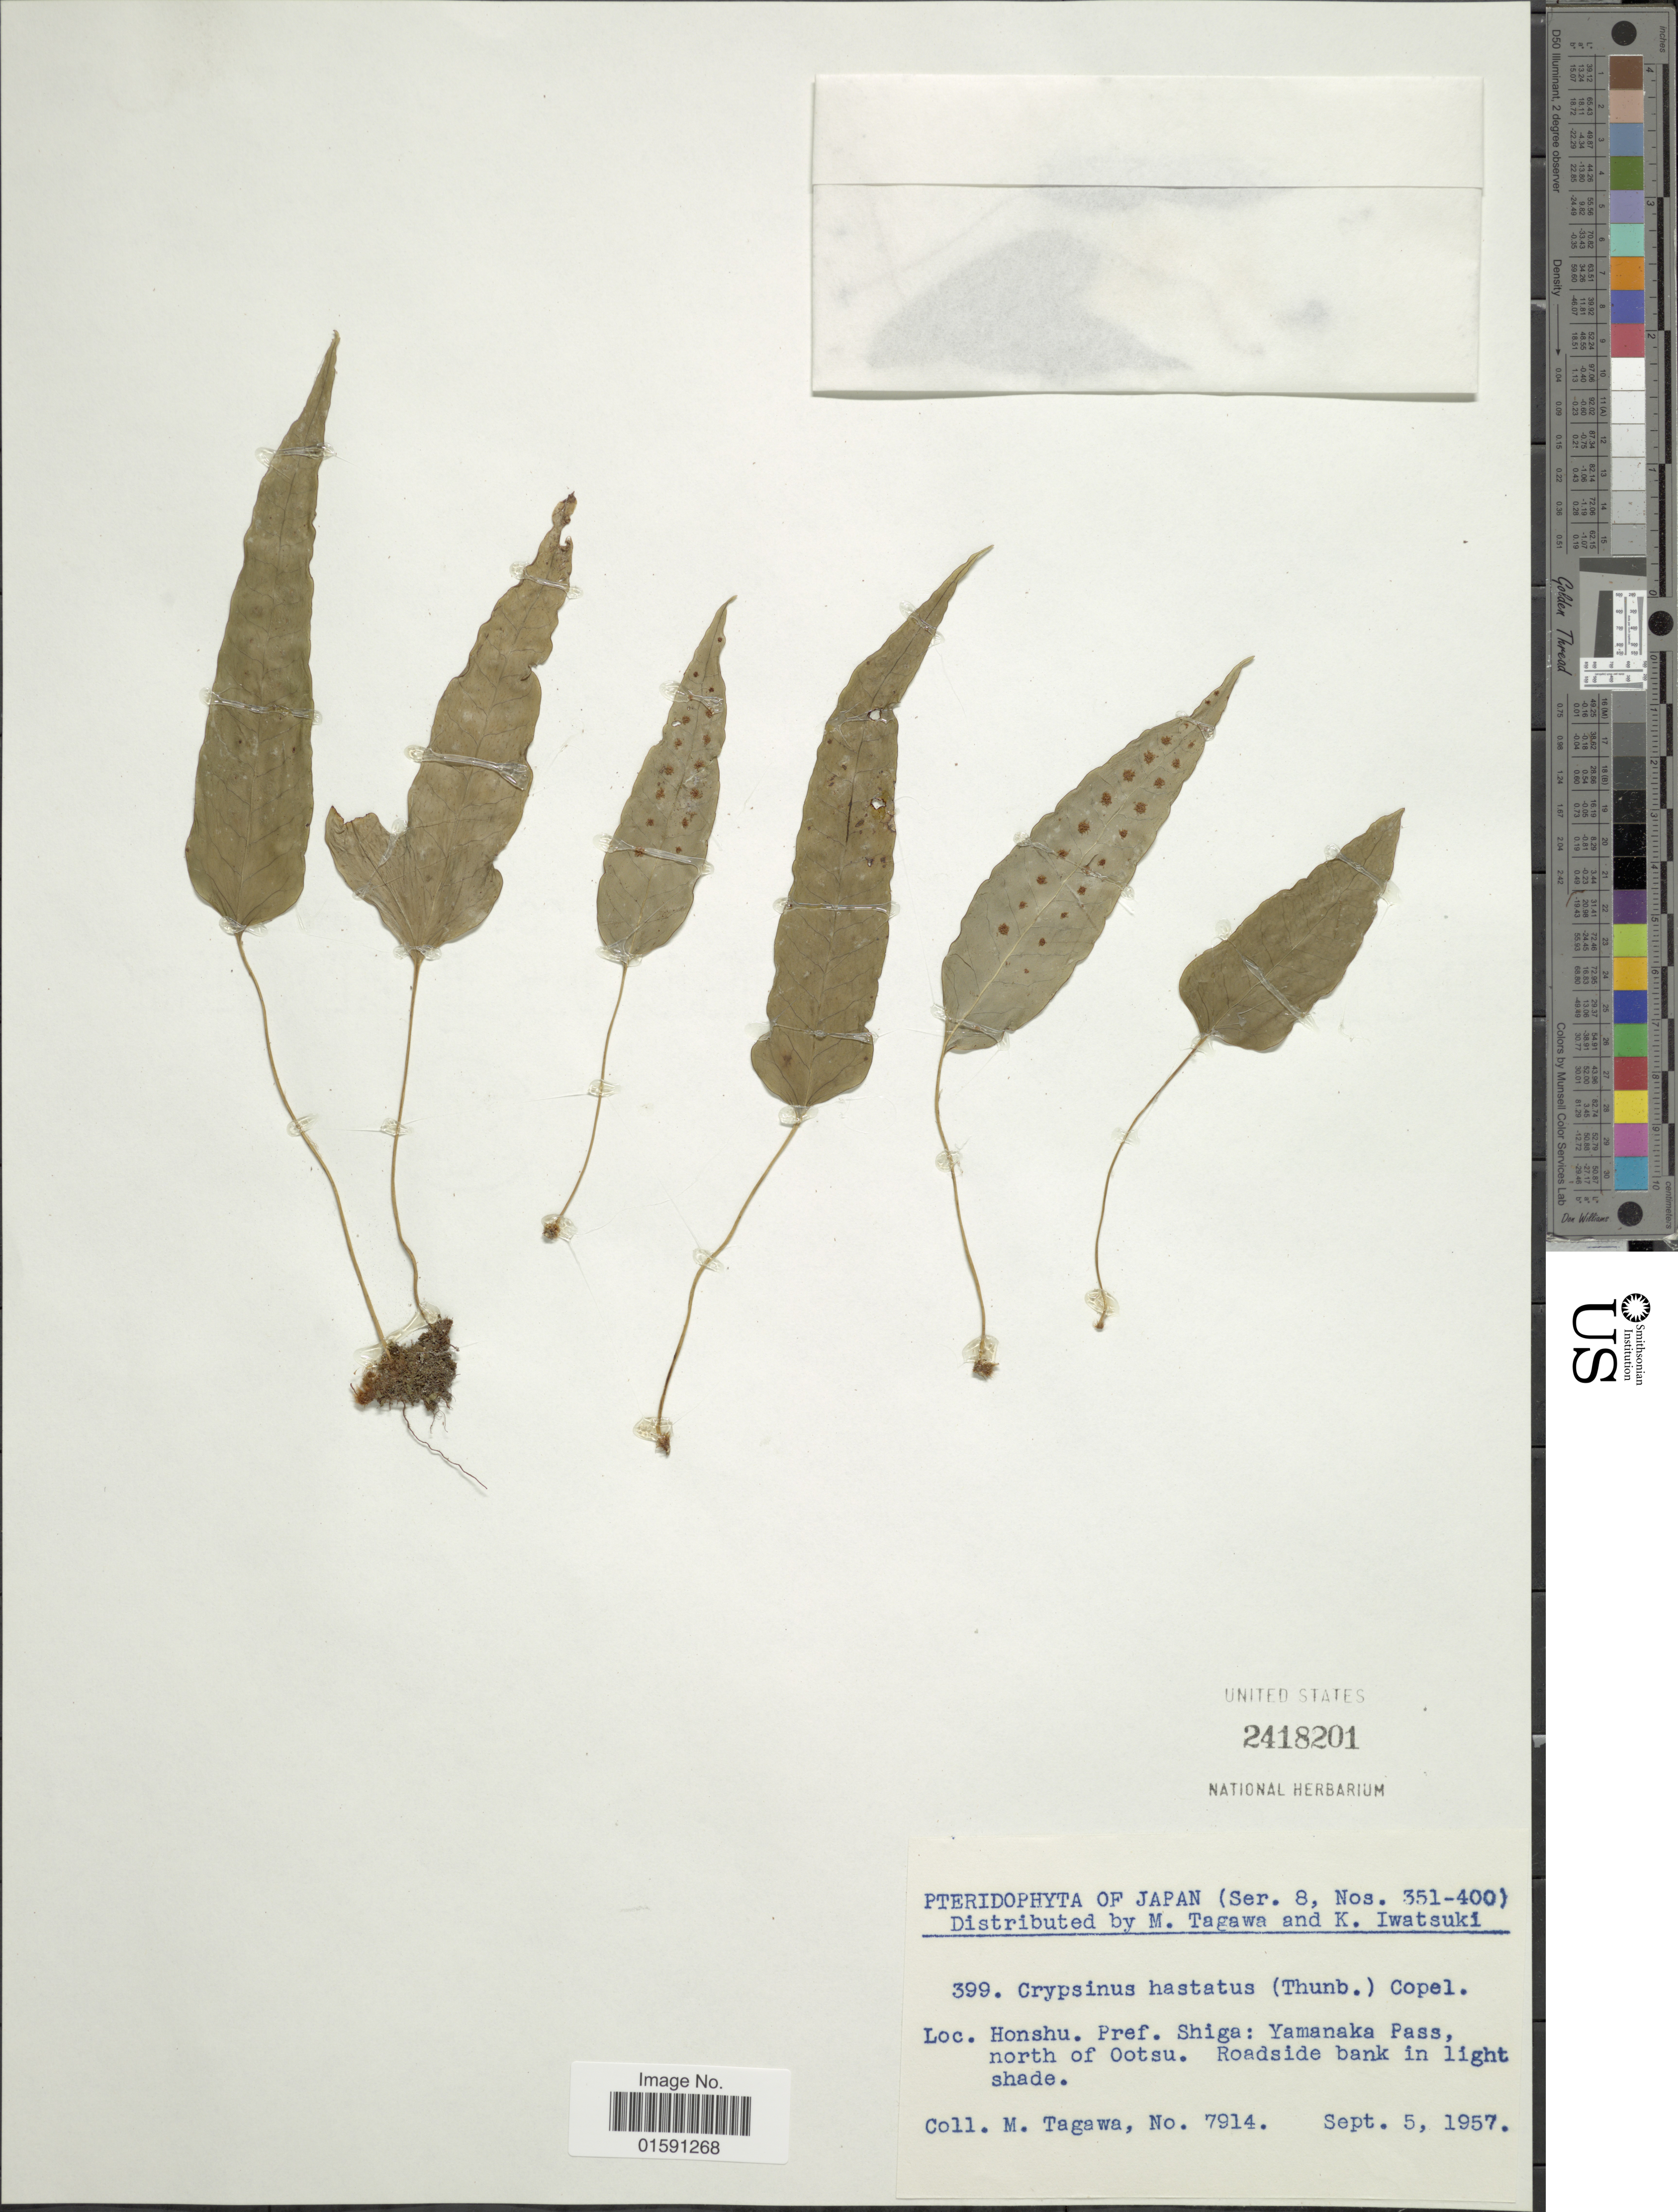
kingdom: Plantae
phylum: Tracheophyta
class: Polypodiopsida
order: Polypodiales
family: Polypodiaceae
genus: Selliguea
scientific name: Selliguea hastata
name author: (Thunb.) Fraser-Jenk.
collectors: M. Tagawa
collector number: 7914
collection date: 1957-09-05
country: Japan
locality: Honshu. Pref. Shiga: Yamanaka Pass, north of Ootsu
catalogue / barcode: US 2418201